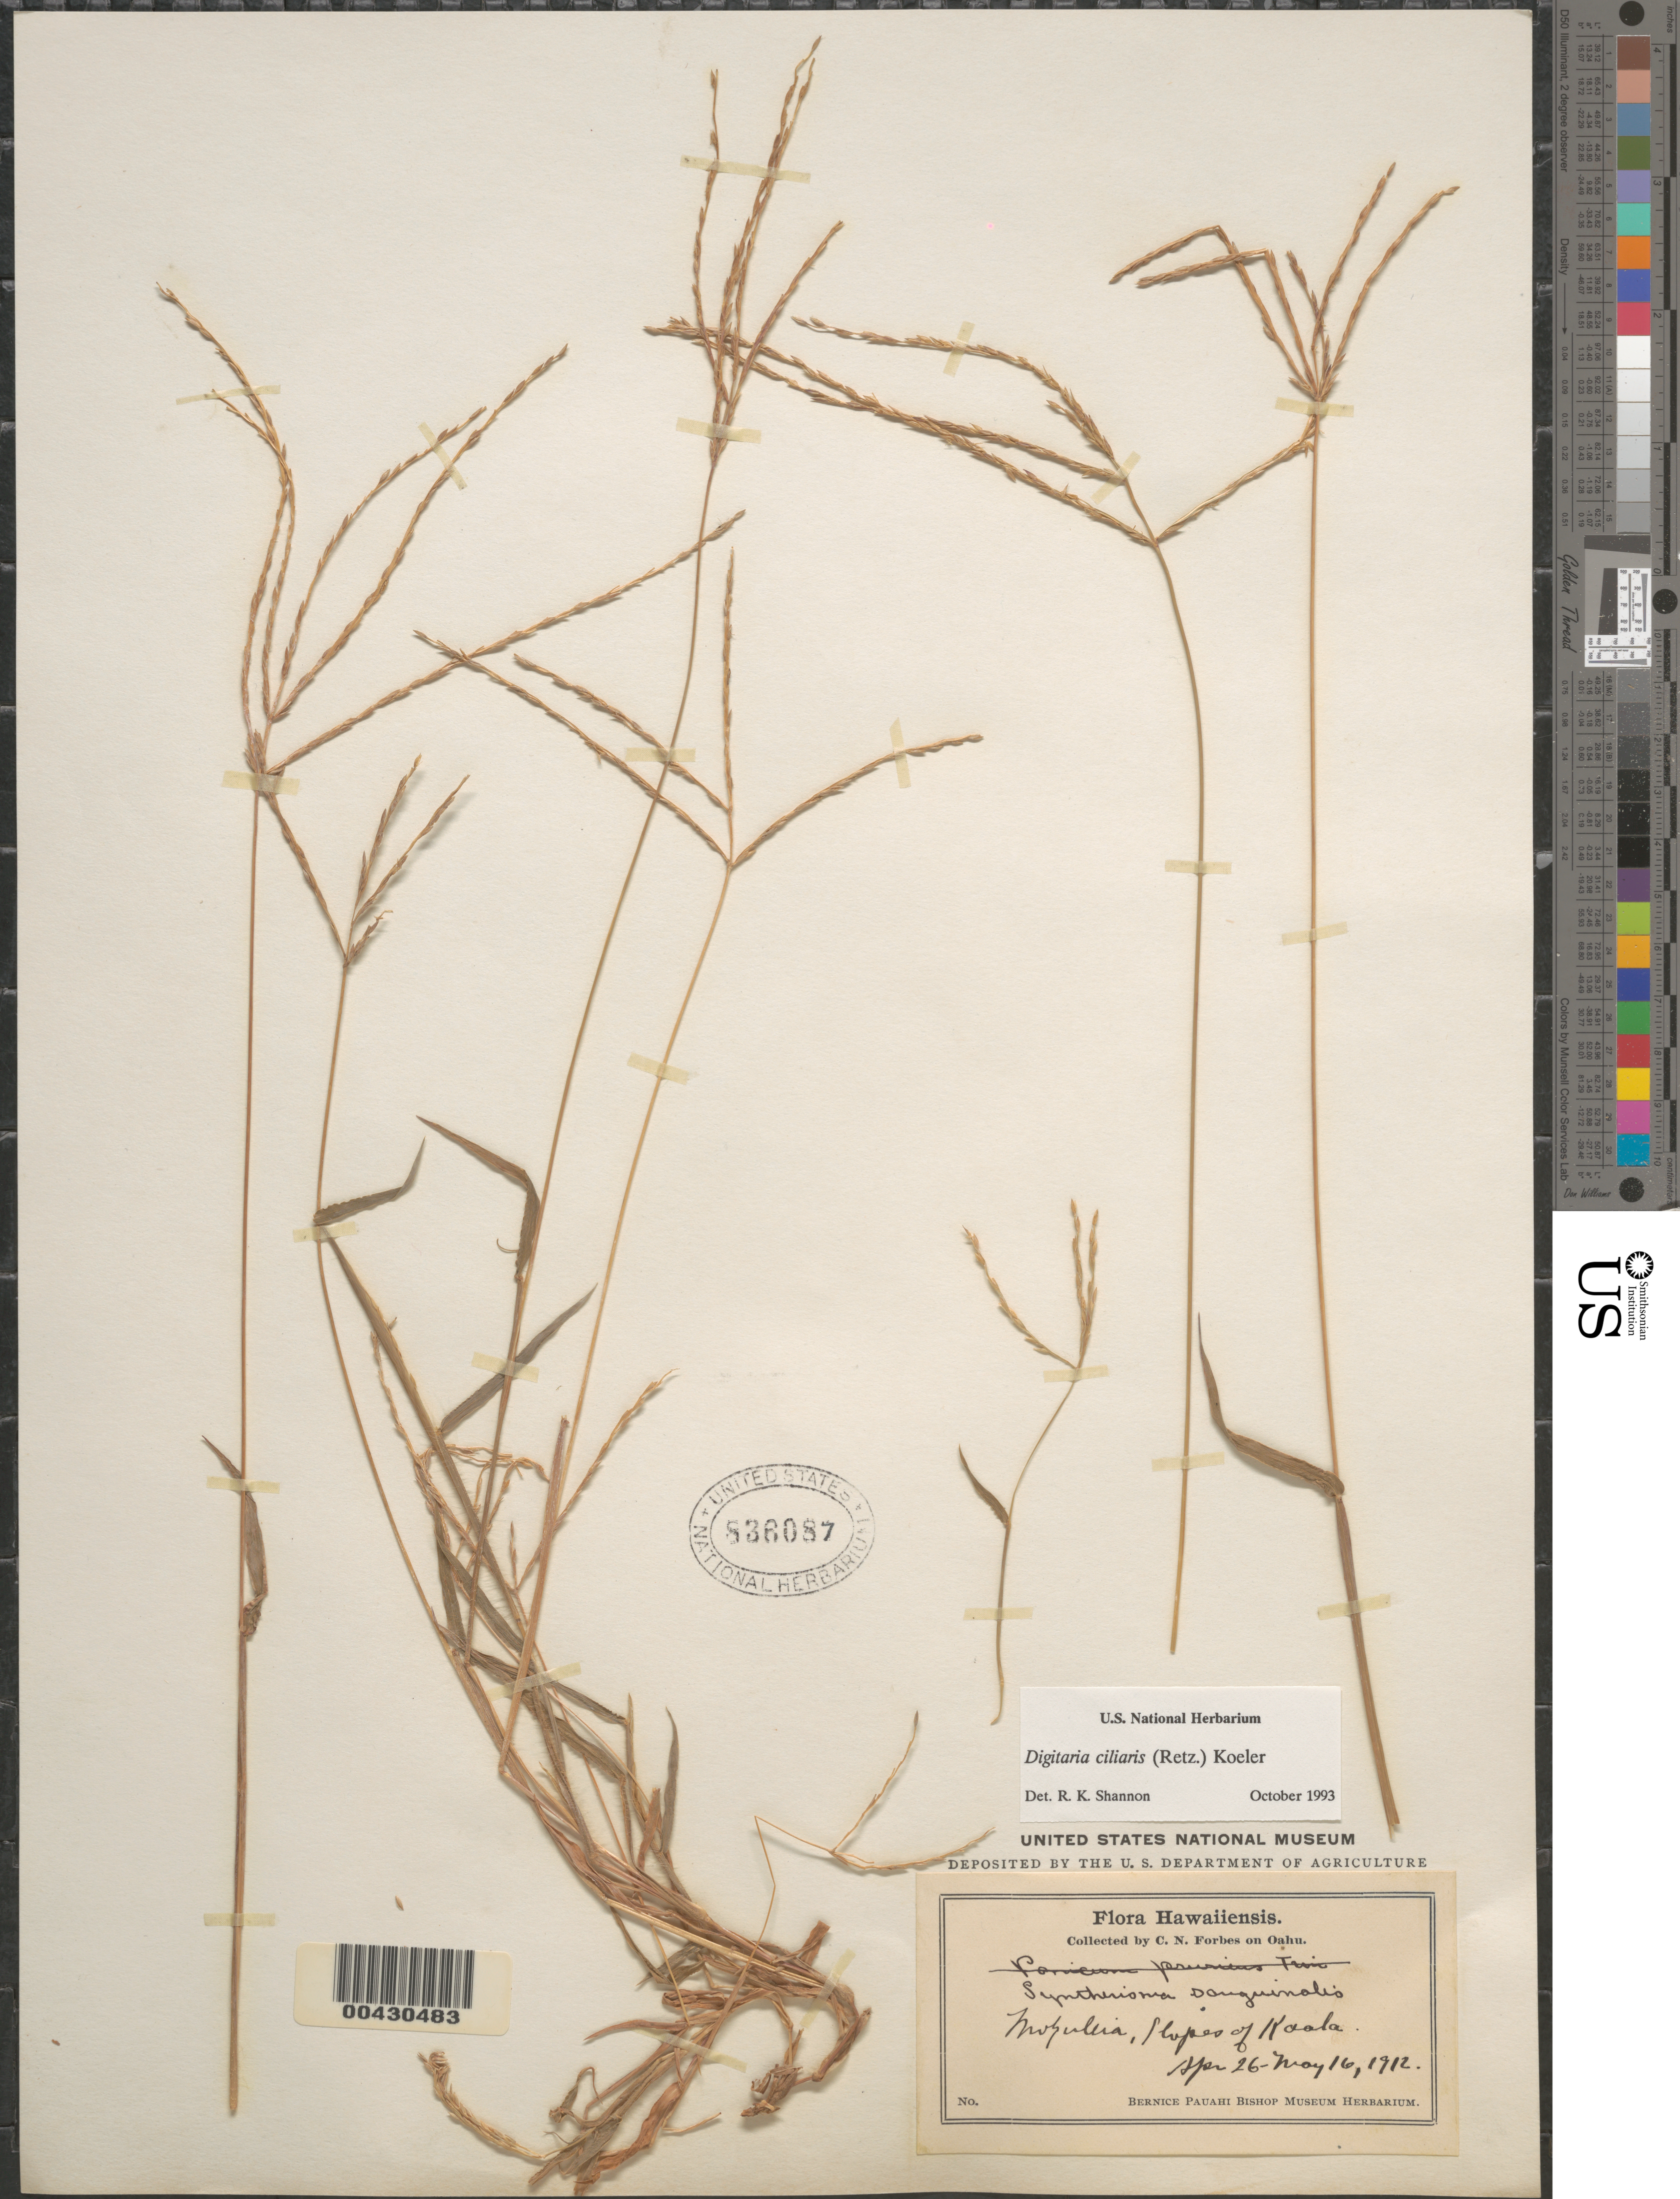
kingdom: Plantae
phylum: Tracheophyta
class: Liliopsida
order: Poales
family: Poaceae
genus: Digitaria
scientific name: Digitaria ciliaris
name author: (Retz.) Koeler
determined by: Shannon, R. K., (UNITED STATES)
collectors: C. N. Forbes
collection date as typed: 26 Apr 1912 to 16 May 1912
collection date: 1912-04-26/1912-05-16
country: United States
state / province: Hawaii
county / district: Honolulu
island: Oahu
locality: Mokuleia, slopes of Kaala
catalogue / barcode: US 836087